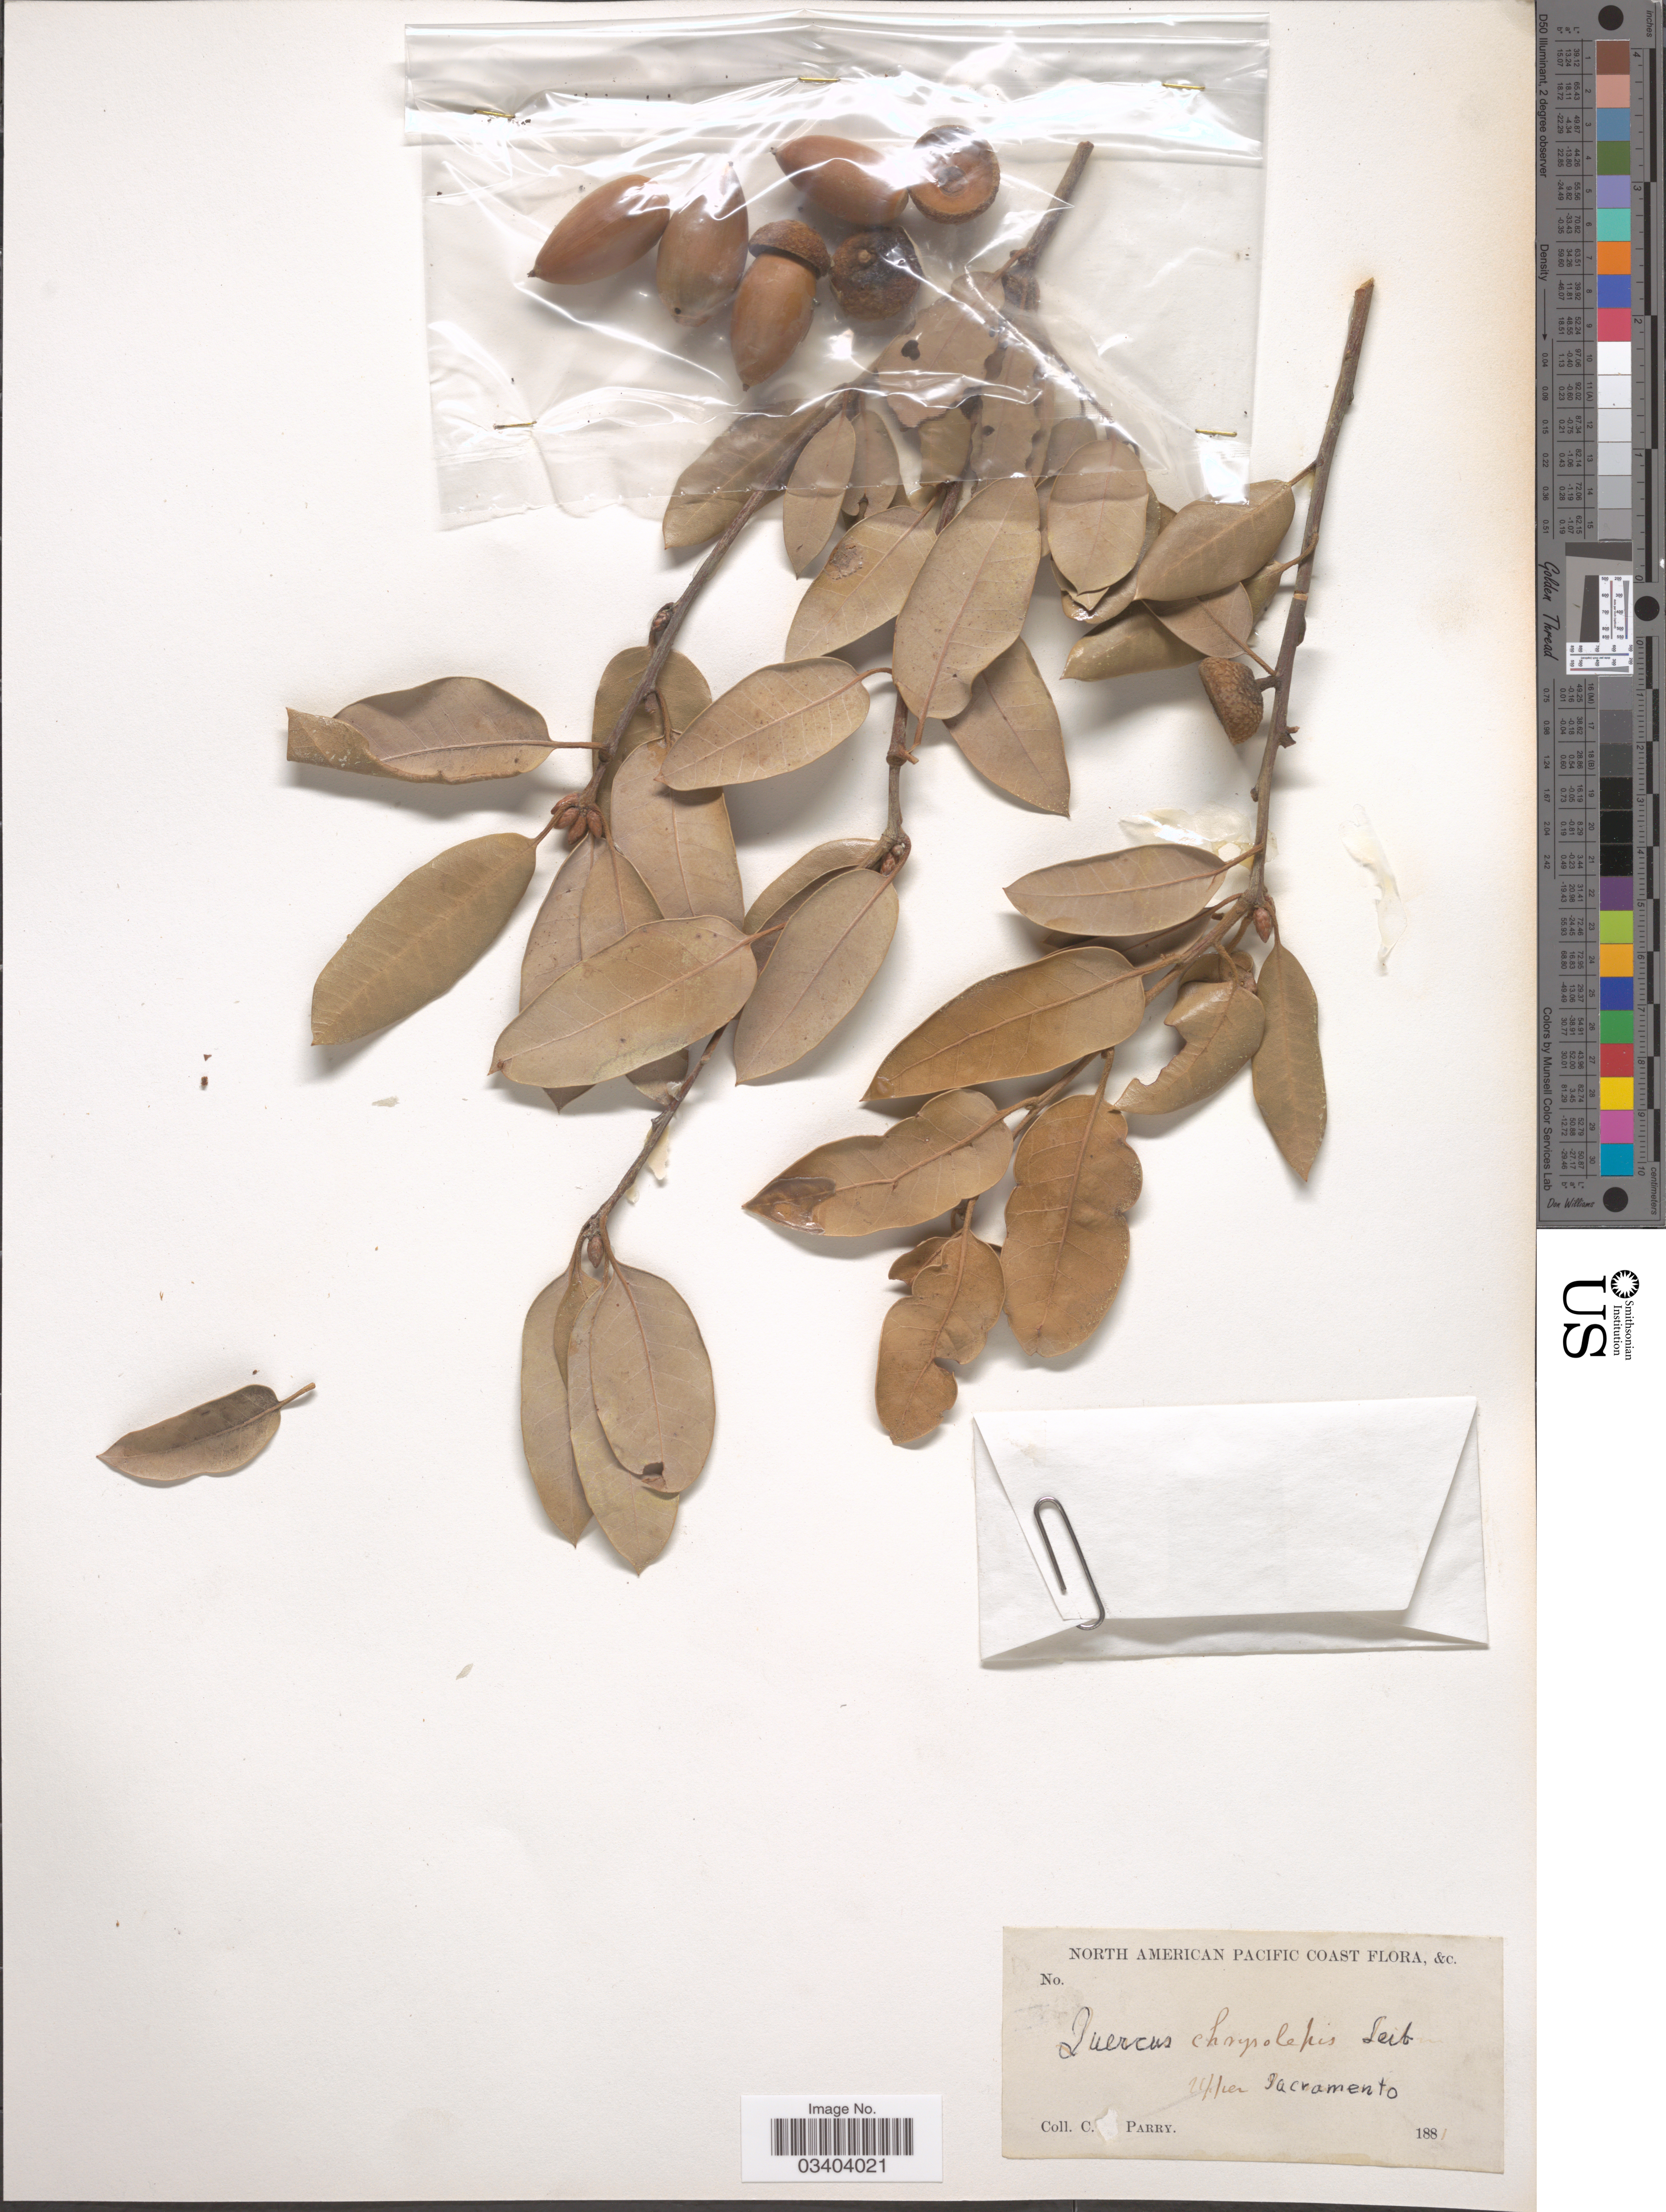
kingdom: Plantae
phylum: Tracheophyta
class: Magnoliopsida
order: Fagales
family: Fagaceae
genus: Quercus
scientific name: Quercus chrysolepis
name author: Liebm.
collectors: C. Parry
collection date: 1881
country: United States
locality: Pacific Coast. Upper Sacramento.